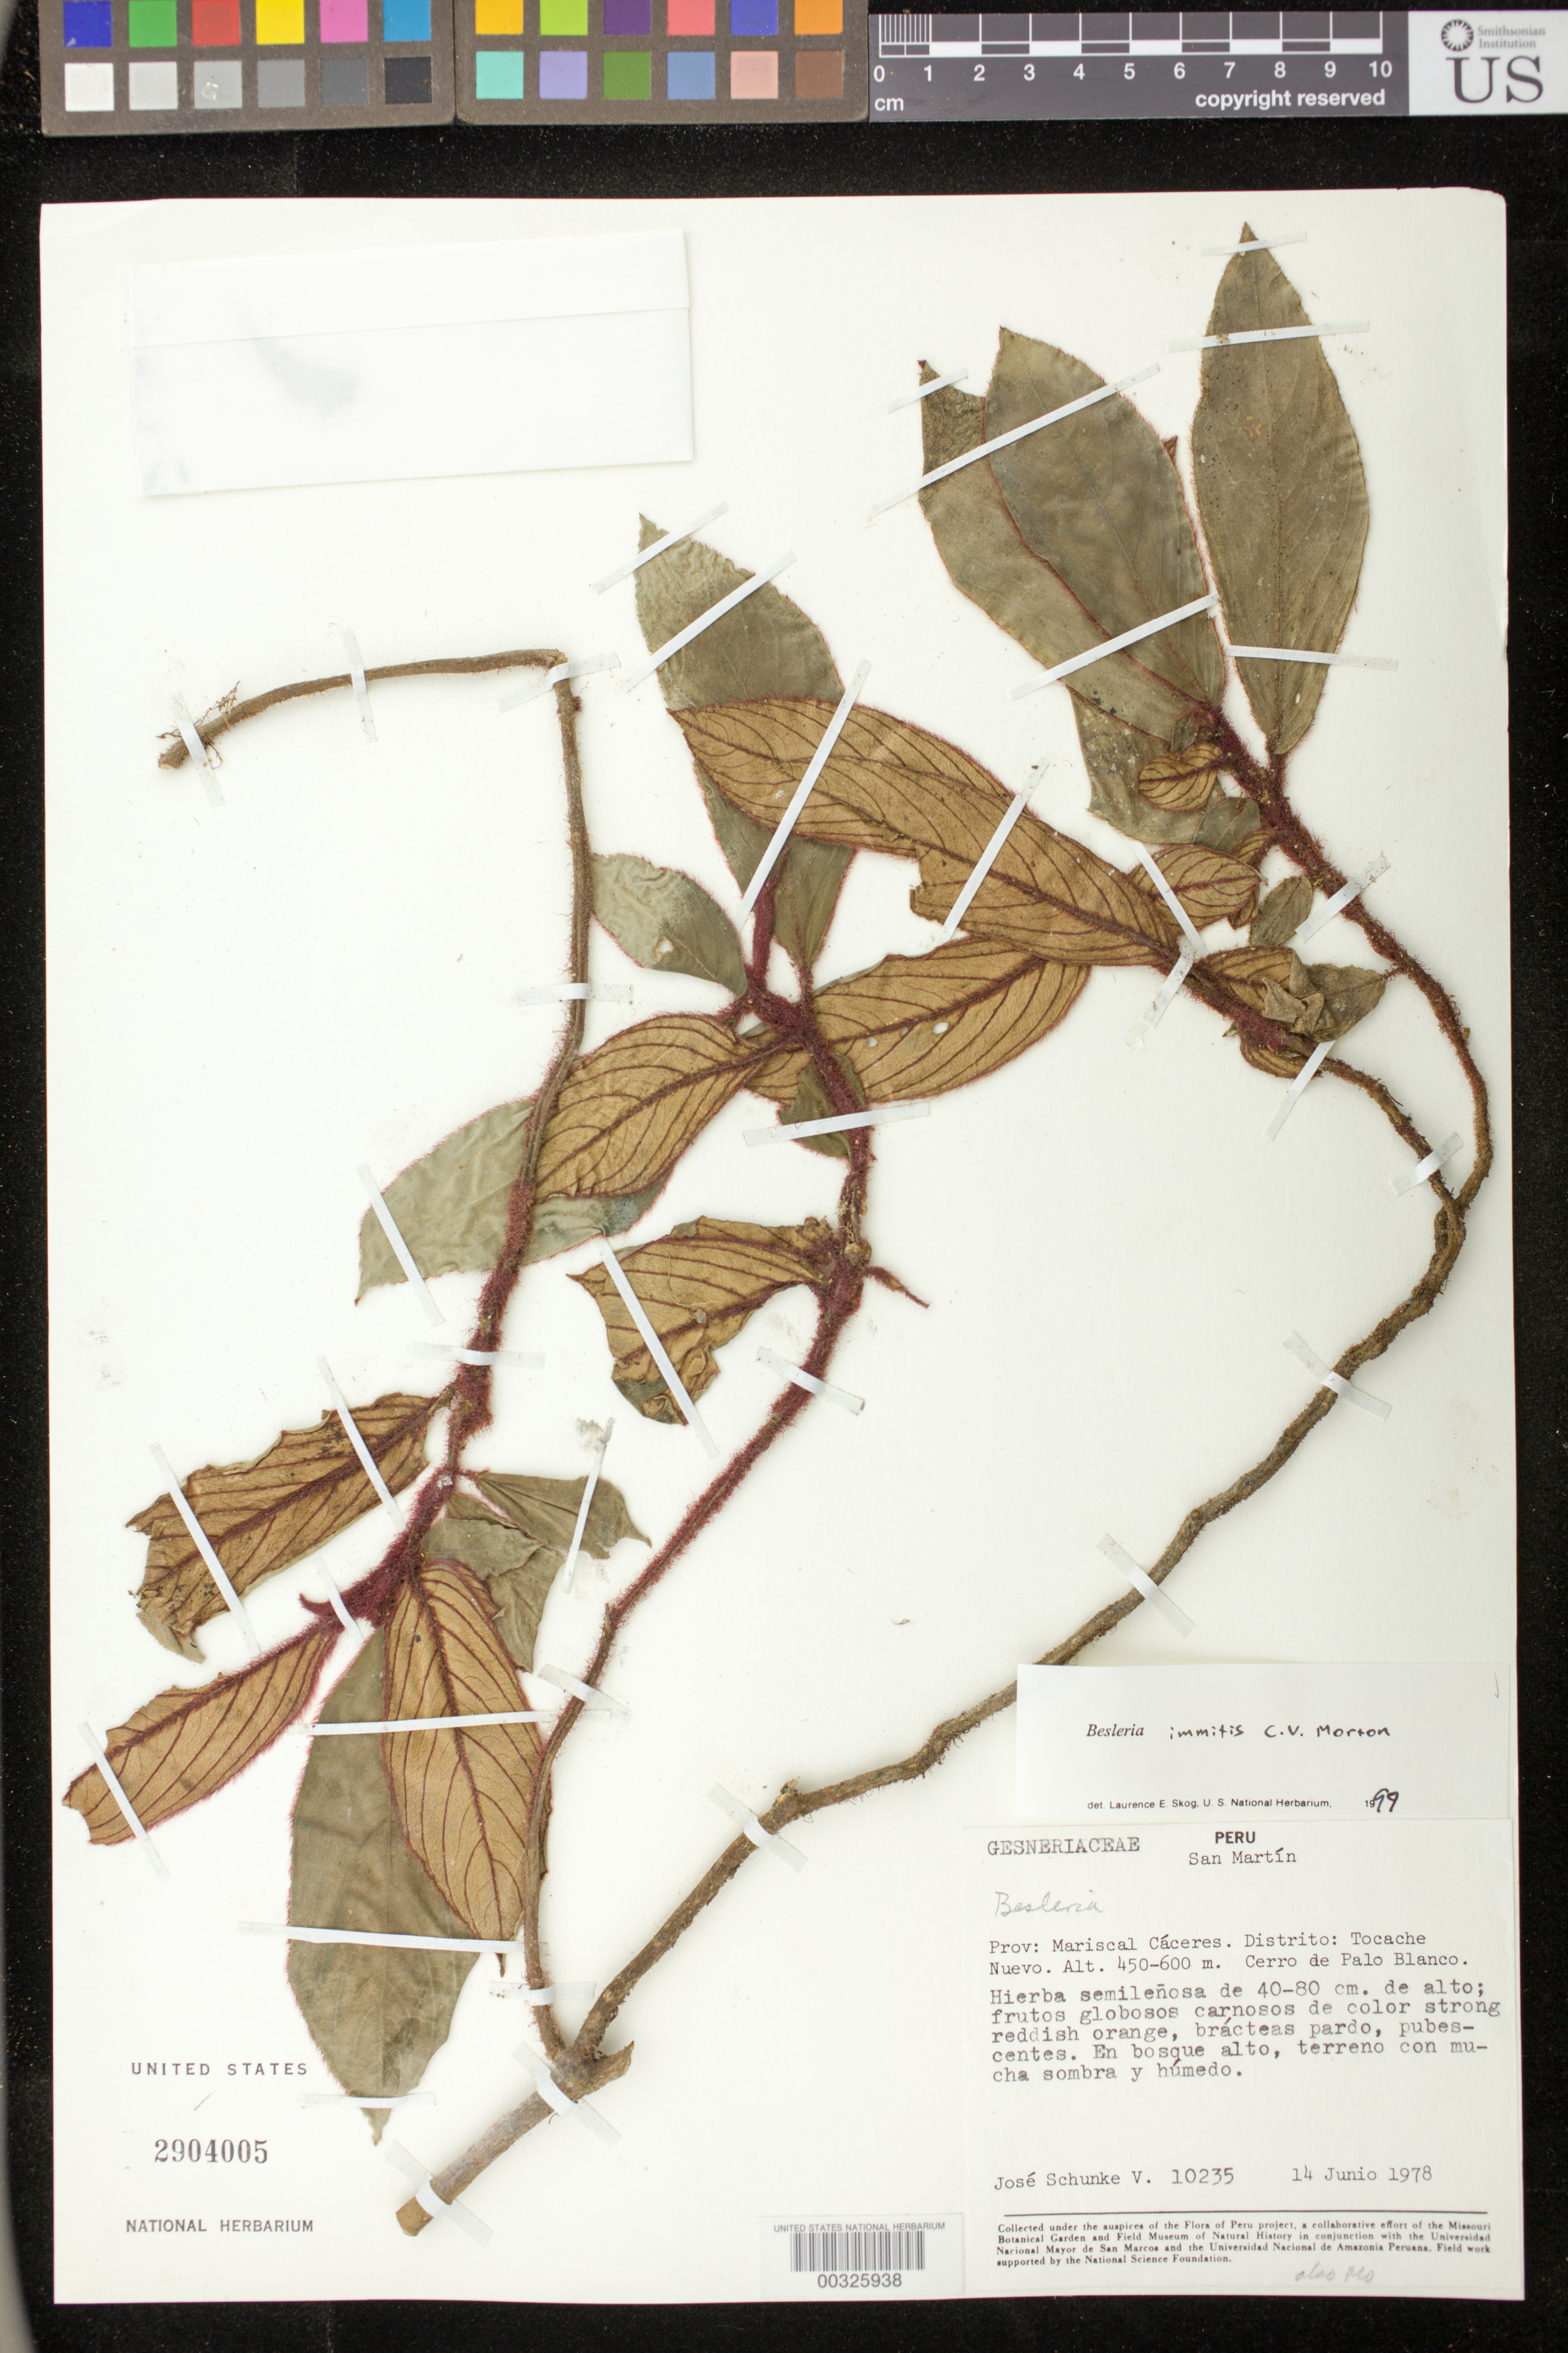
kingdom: Plantae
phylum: Tracheophyta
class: Magnoliopsida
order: Lamiales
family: Gesneriaceae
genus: Besleria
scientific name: Besleria immitis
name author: C.V. Morton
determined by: Skog, Laurence E.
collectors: J. Schunke Vigo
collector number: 10235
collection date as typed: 14 Jun 1978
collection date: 1978-06-14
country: Peru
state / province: San Martín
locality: Prov. Mariscal Cáceres, Dtto. Tocache Nuevo; Cerro de Palo Blanco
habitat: En bosque alto, terreno con mucha sombra y húmedo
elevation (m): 450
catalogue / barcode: US 2904005